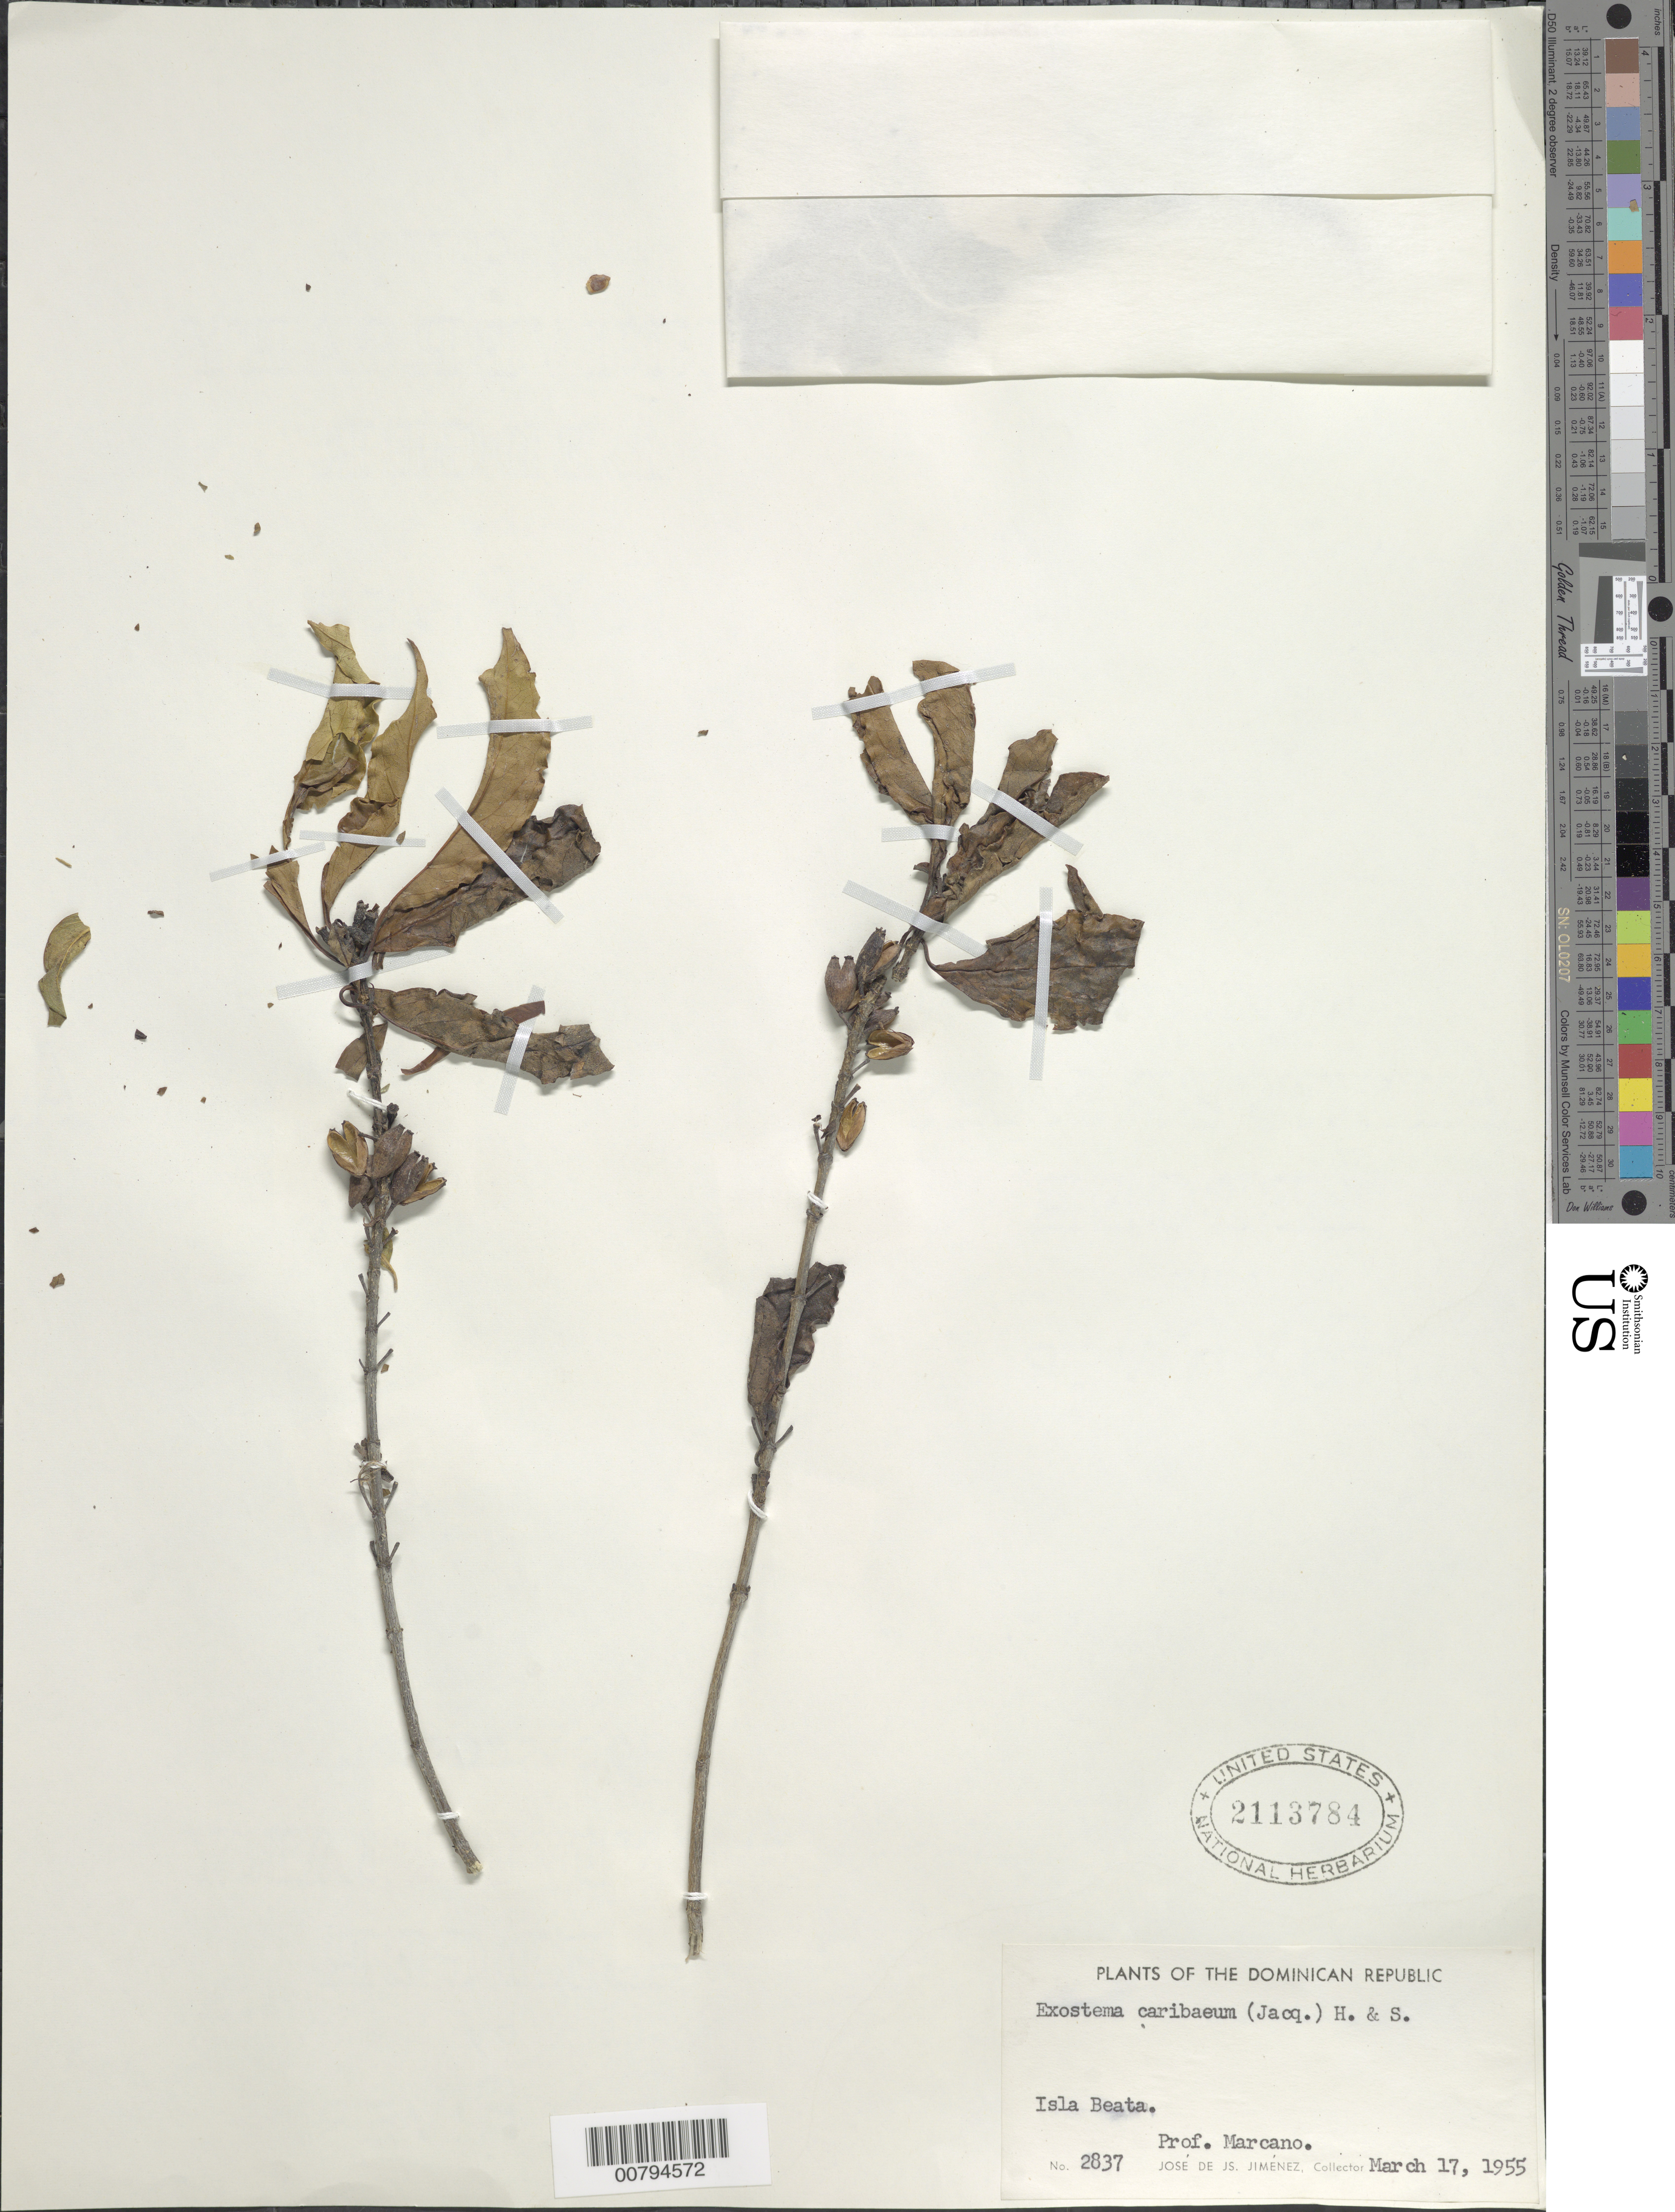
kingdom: Plantae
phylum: Tracheophyta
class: Magnoliopsida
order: Gentianales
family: Rubiaceae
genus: Exostema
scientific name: Exostema caribaeum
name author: (Jacq.) Roem. & Schult.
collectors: J. J. Jiménez Almonte & -. Marcano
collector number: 2837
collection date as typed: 17 Mar 1955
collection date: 1955-03-17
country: Dominican Republic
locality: Isla Beata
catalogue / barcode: US 2113784